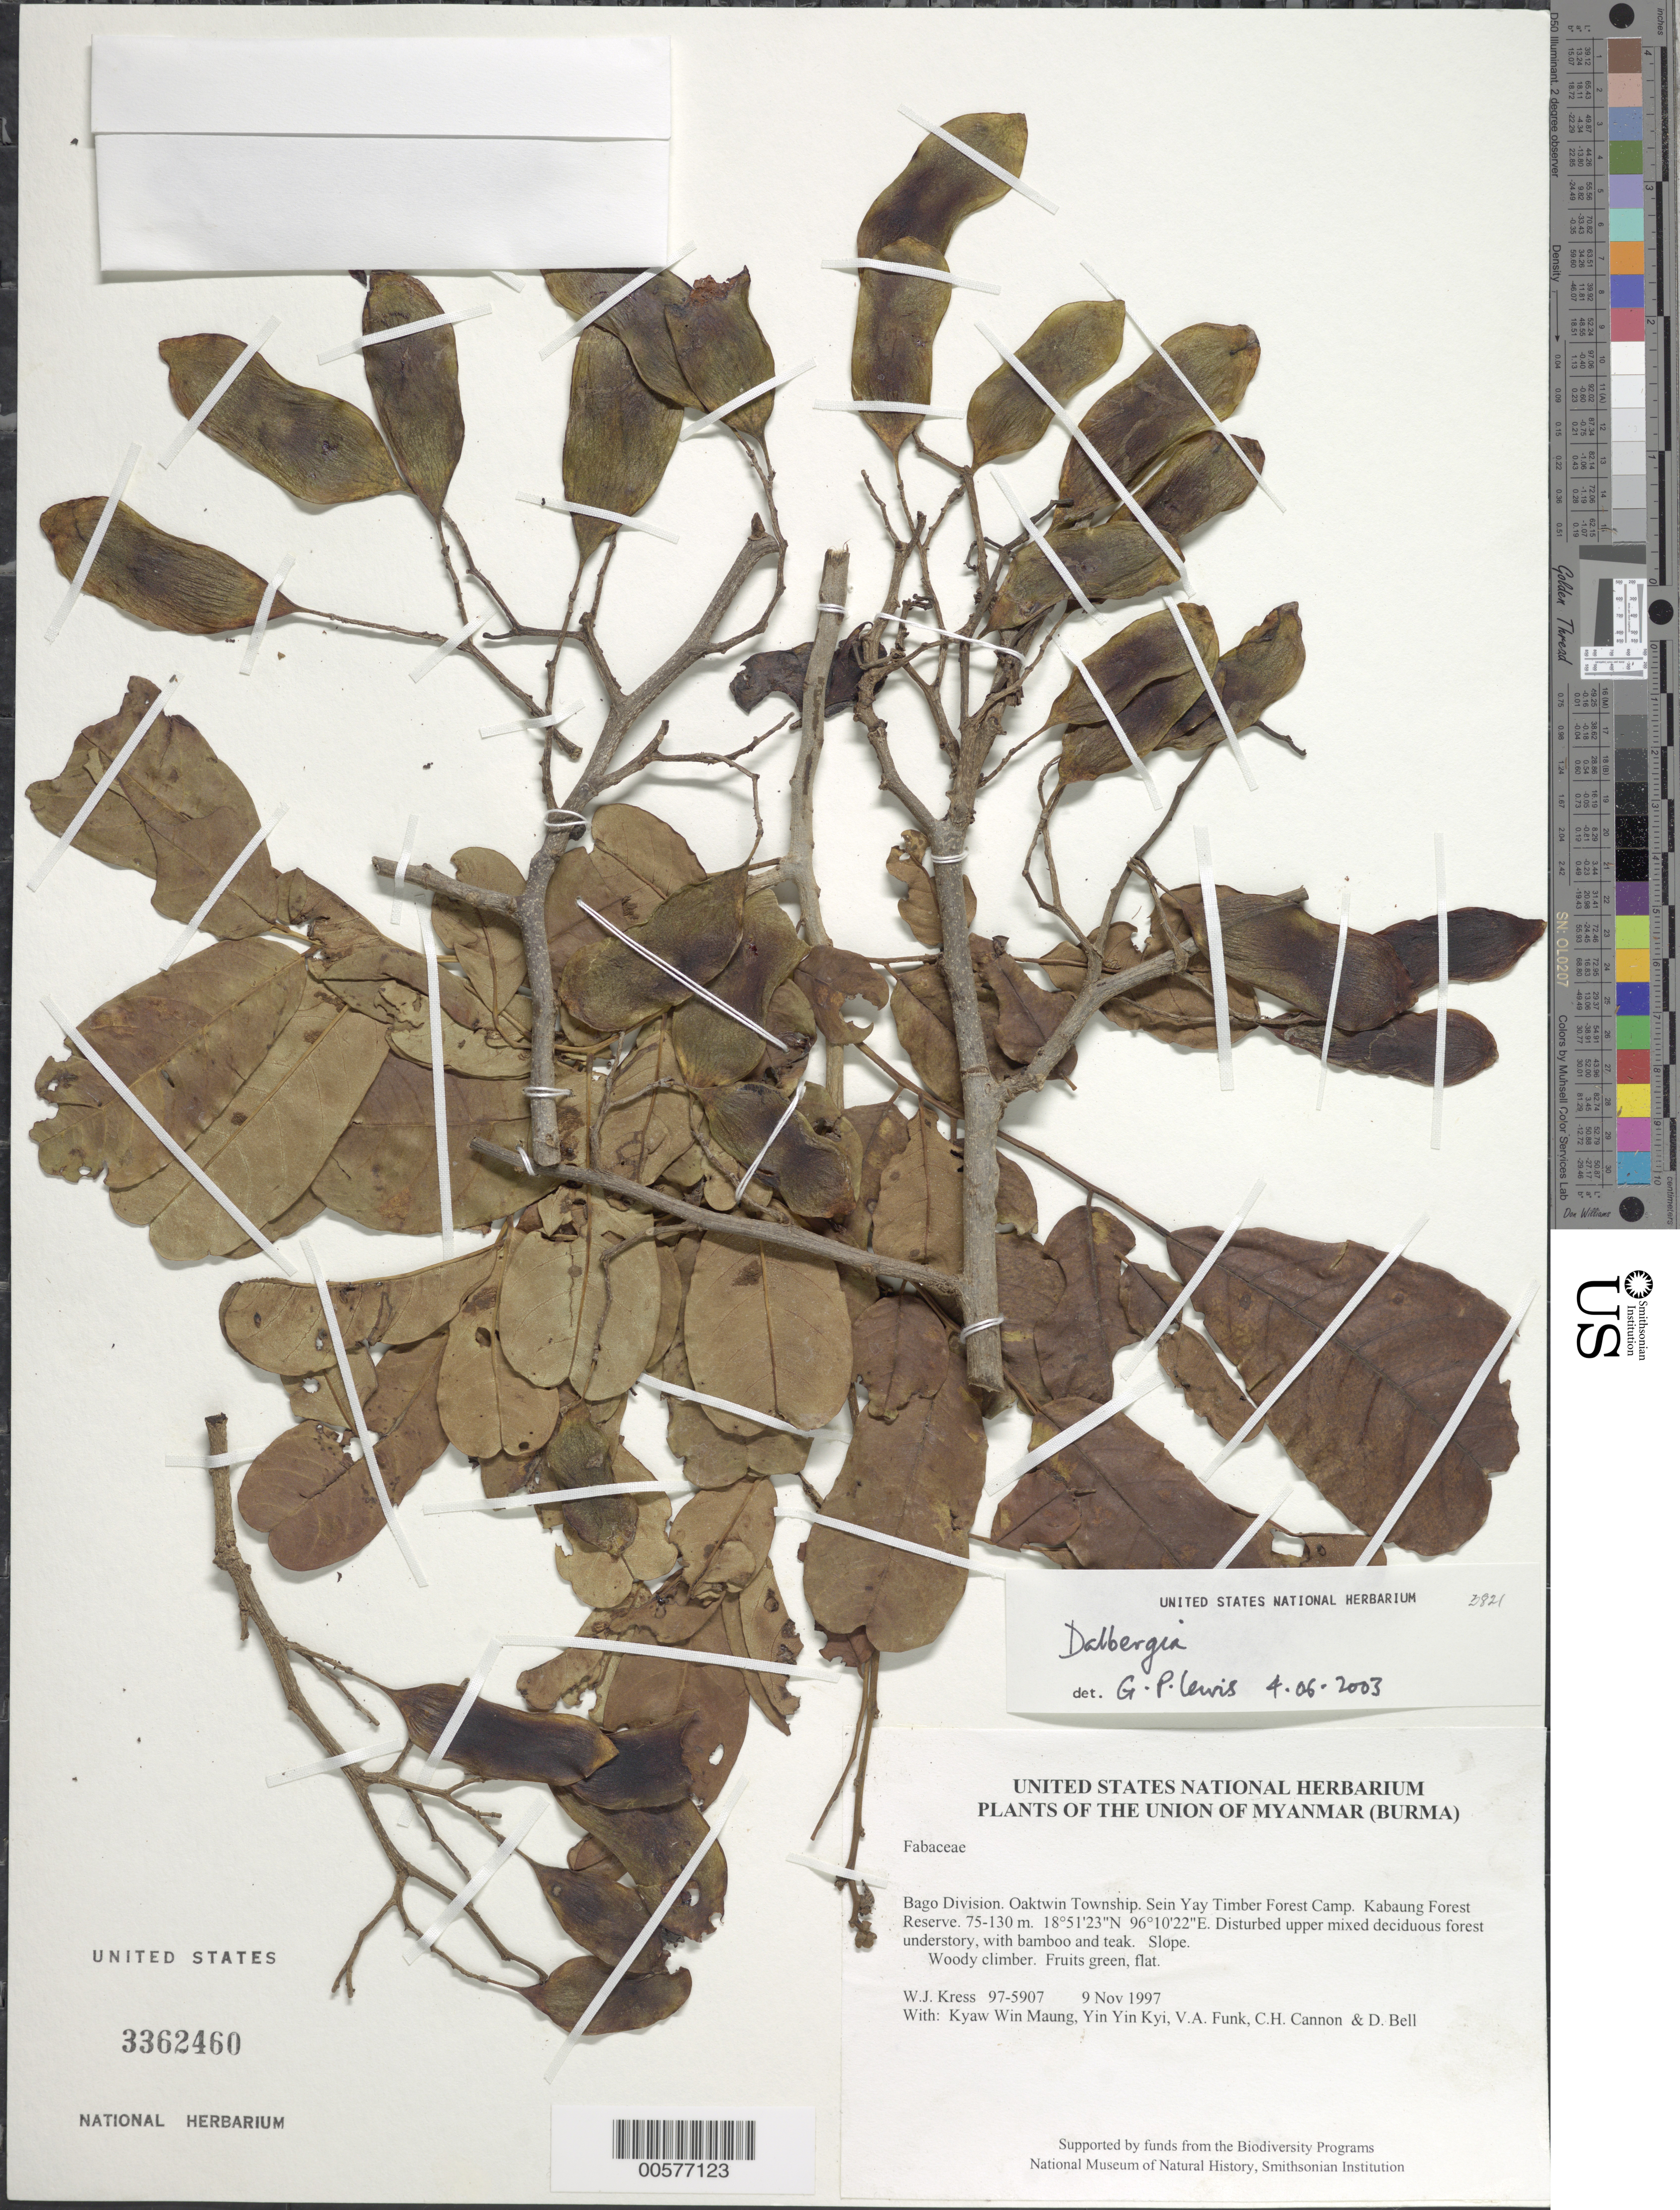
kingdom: Plantae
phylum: Tracheophyta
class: Magnoliopsida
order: Fabales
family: Fabaceae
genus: Dalbergia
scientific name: Dalbergia sp.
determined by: Lewis, Gwilym P.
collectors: W. J. Kress, Kyaw Win Maung, Yin Yin Kyi, V. Funk, C. H. Cannon & D. A. Bell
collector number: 97-5907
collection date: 1997-11-09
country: Myanmar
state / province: Bago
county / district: Oaktwin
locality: Sein Yay Timber Forest Camp. Kabaung Forest Reserve.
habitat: Disturbed upper mixed deciduous forest understory, with bamboo and teak. Slope.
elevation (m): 75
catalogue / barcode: US 3362460